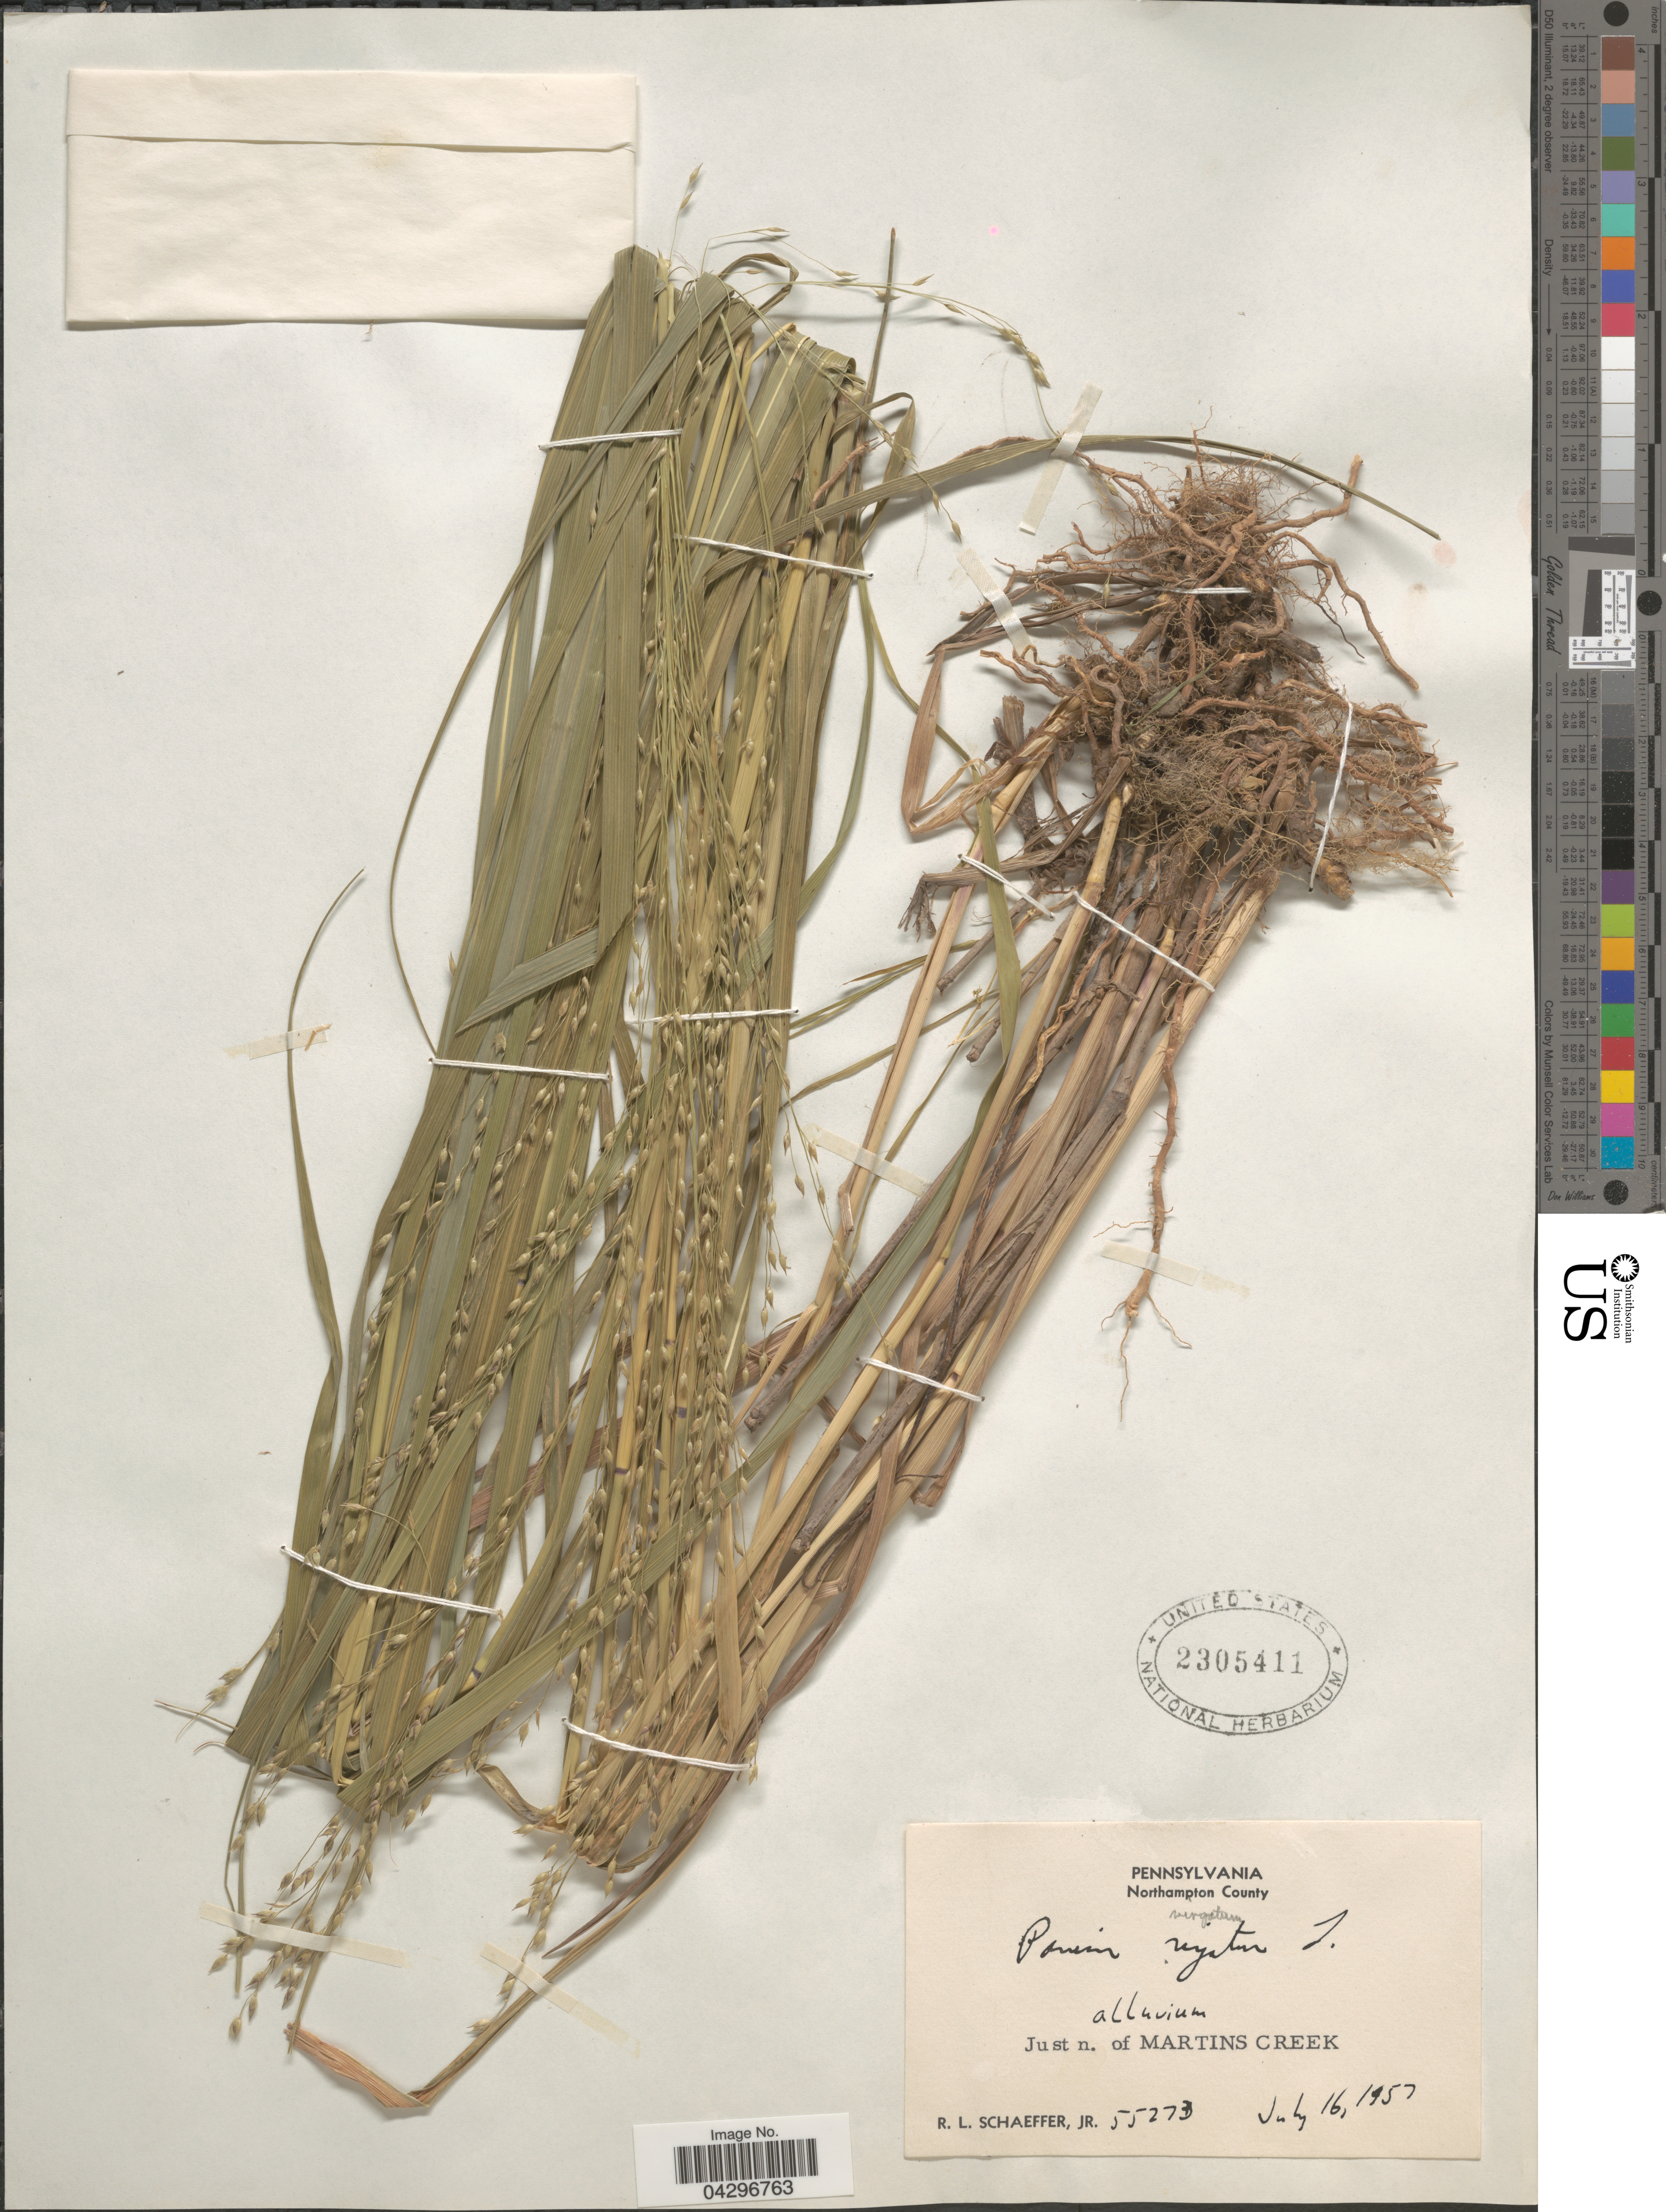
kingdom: Plantae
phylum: Tracheophyta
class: Liliopsida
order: Poales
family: Poaceae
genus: Panicum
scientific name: Panicum virgatum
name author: L.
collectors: R. L. Schaeffer Jr.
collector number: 55273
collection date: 1957-07-16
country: United States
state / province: Pennsylvania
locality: Northampton County. Just n. of Martins Creek.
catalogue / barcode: US 2305411